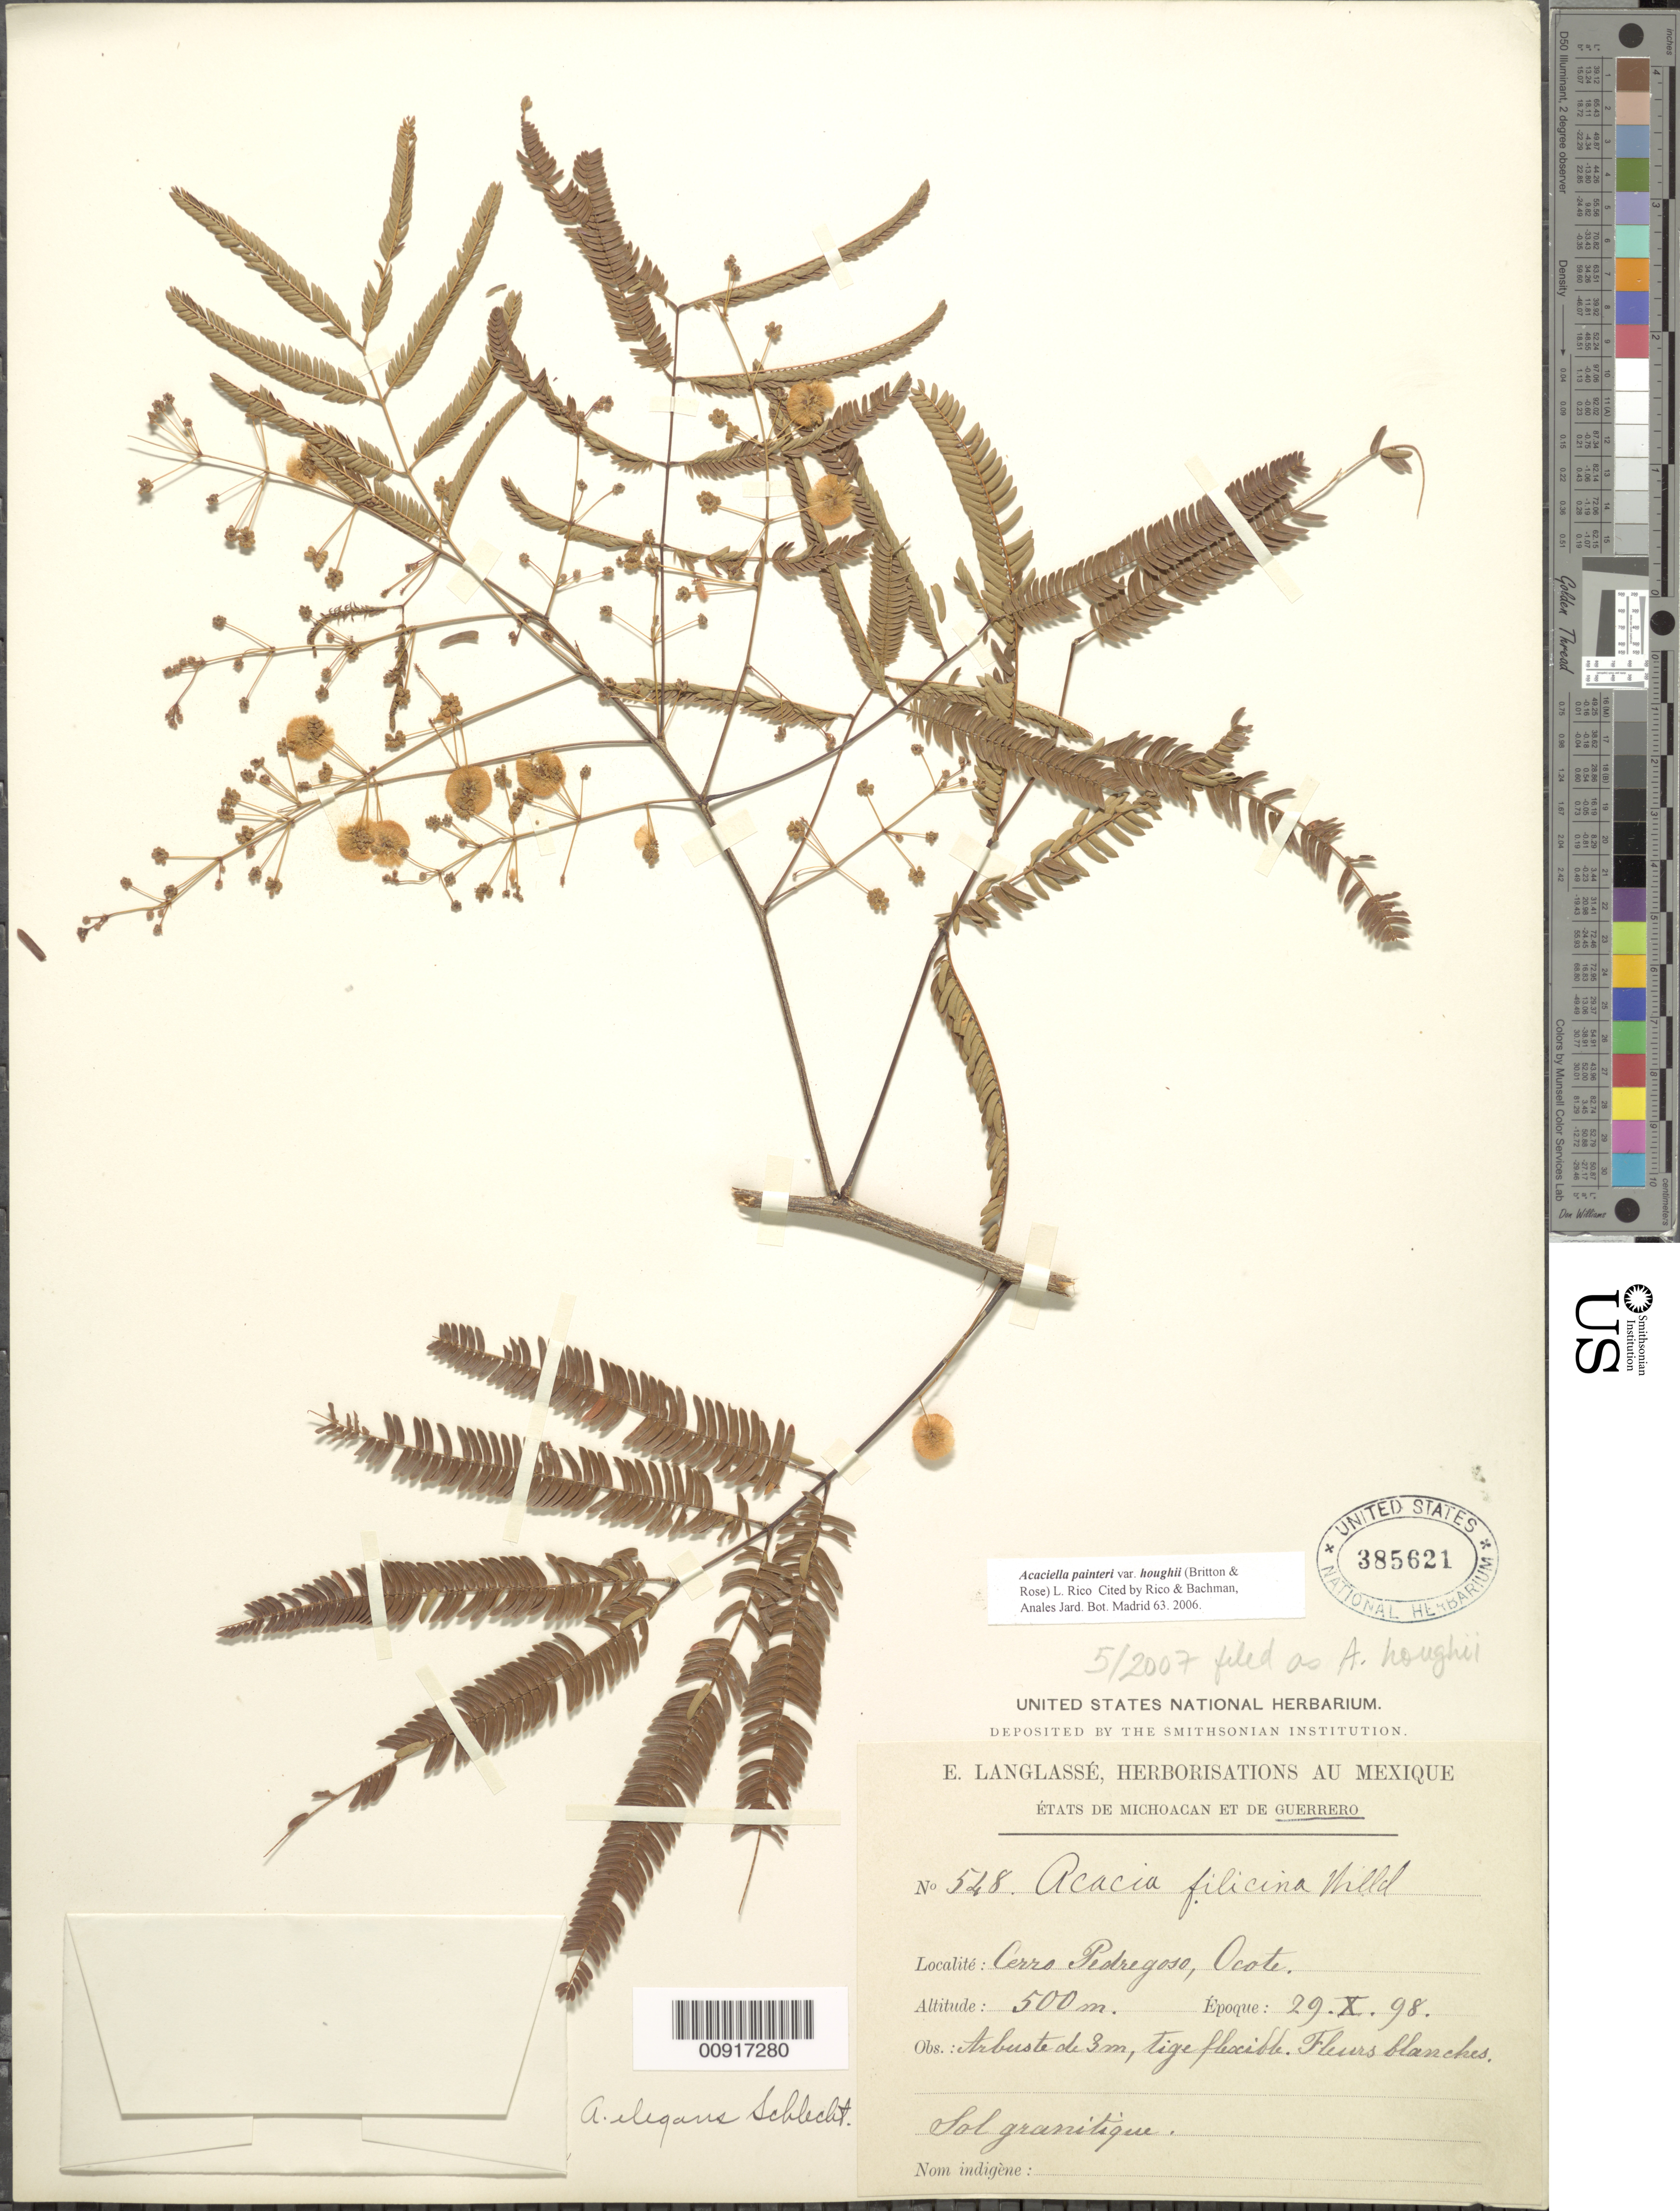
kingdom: Plantae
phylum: Tracheophyta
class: Magnoliopsida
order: Fabales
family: Fabaceae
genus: Acaciella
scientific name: Acaciella painteri var. houghii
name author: (Britton & Rose) L. Rico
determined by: Rico, L.; Bachman, --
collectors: E. Langlassé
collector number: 548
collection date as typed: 29 Oct 1898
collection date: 1898-10-29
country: Mexico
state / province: Guerrero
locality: Cerro Pedregoso, Ocote. État de Guerrero.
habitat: Sol granitique.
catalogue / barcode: US 385621